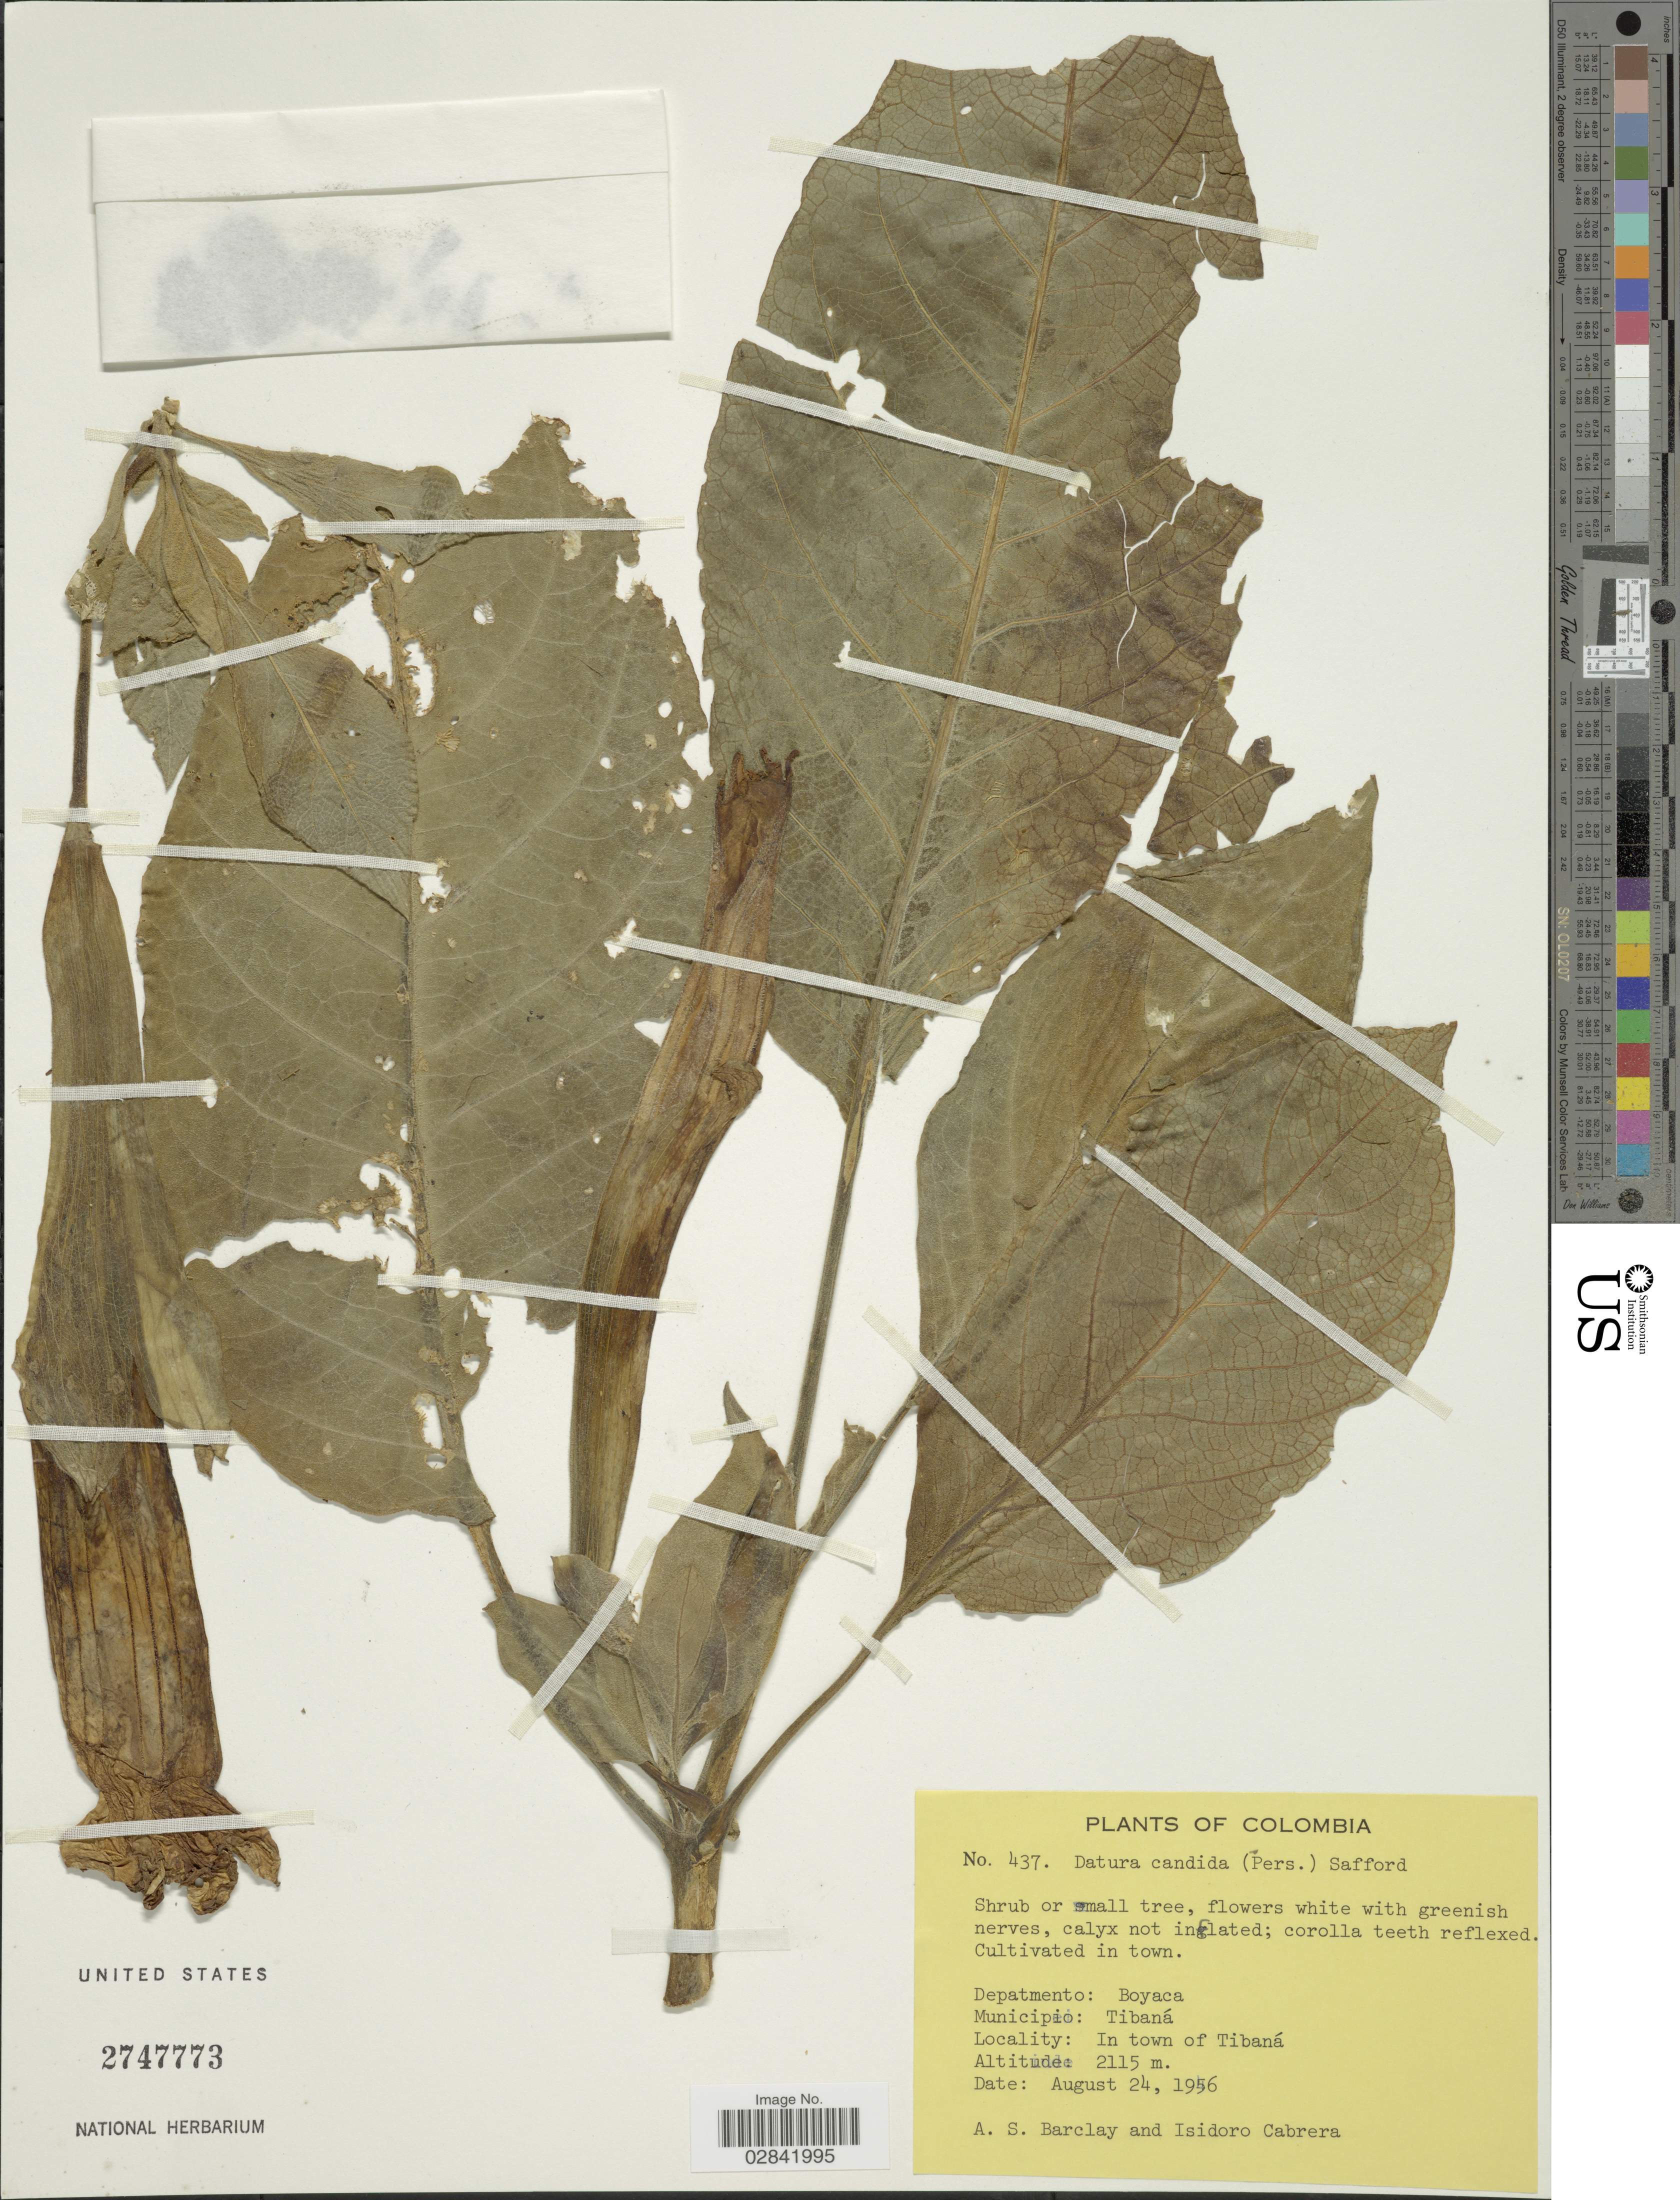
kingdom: Plantae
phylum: Tracheophyta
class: Magnoliopsida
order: Solanales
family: Solanaceae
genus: Brugmansia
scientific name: Brugmansia x candida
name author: Pers.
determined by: (US) Smithsonian Institution - National Museum of Natural History - Department of Botany (UNITED STATES)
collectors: A. S. Barclay & I. Cabrera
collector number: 437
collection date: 1956-08-24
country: Colombia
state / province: Boyacá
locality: Depatmento: Boyaca, Municipio: Tibaná. In town of Tibaná.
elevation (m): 2115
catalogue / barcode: US 2747773